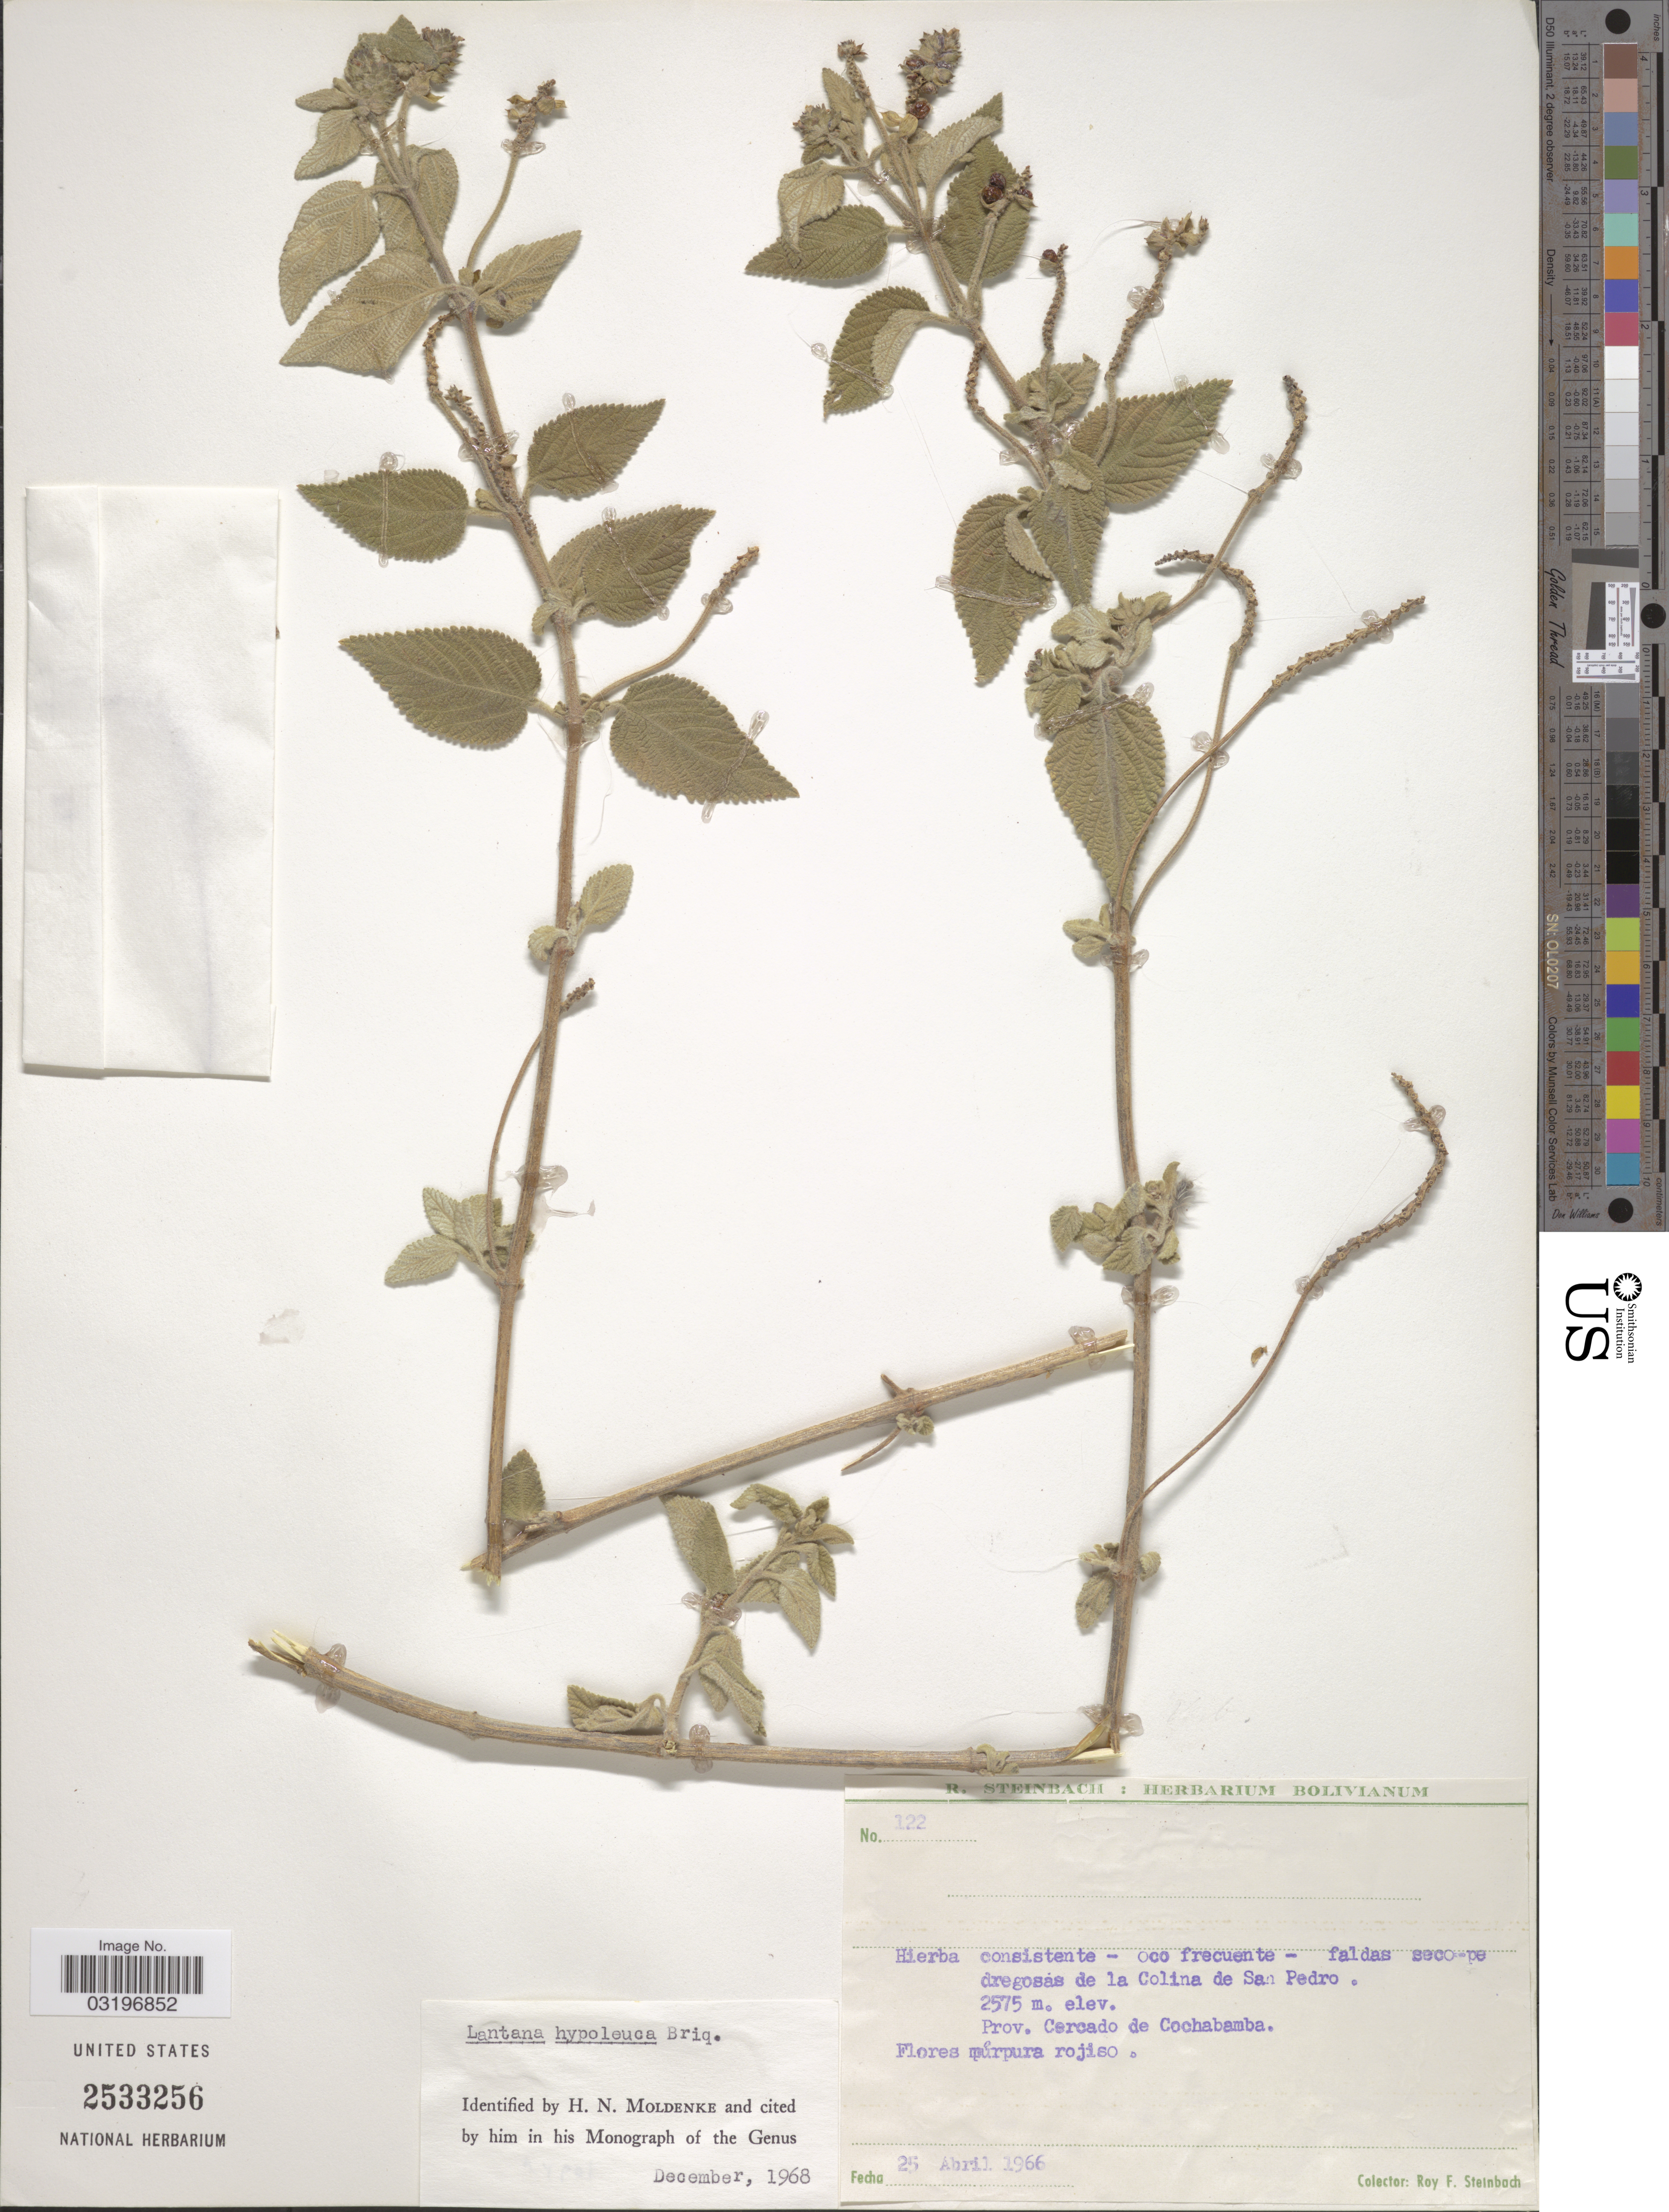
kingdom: Plantae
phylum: Tracheophyta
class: Magnoliopsida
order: Lamiales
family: Verbenaceae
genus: Lantana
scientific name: Lantana hypoleuca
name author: Briq.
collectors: R. F. Steinbach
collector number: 122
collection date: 1966-04-25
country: Bolivia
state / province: Cochabamba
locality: Faldas seco-pedregosas de la Colina de San Pedro. Prov. Cercado de Cochabamba.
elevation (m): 2575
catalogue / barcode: US 2533256